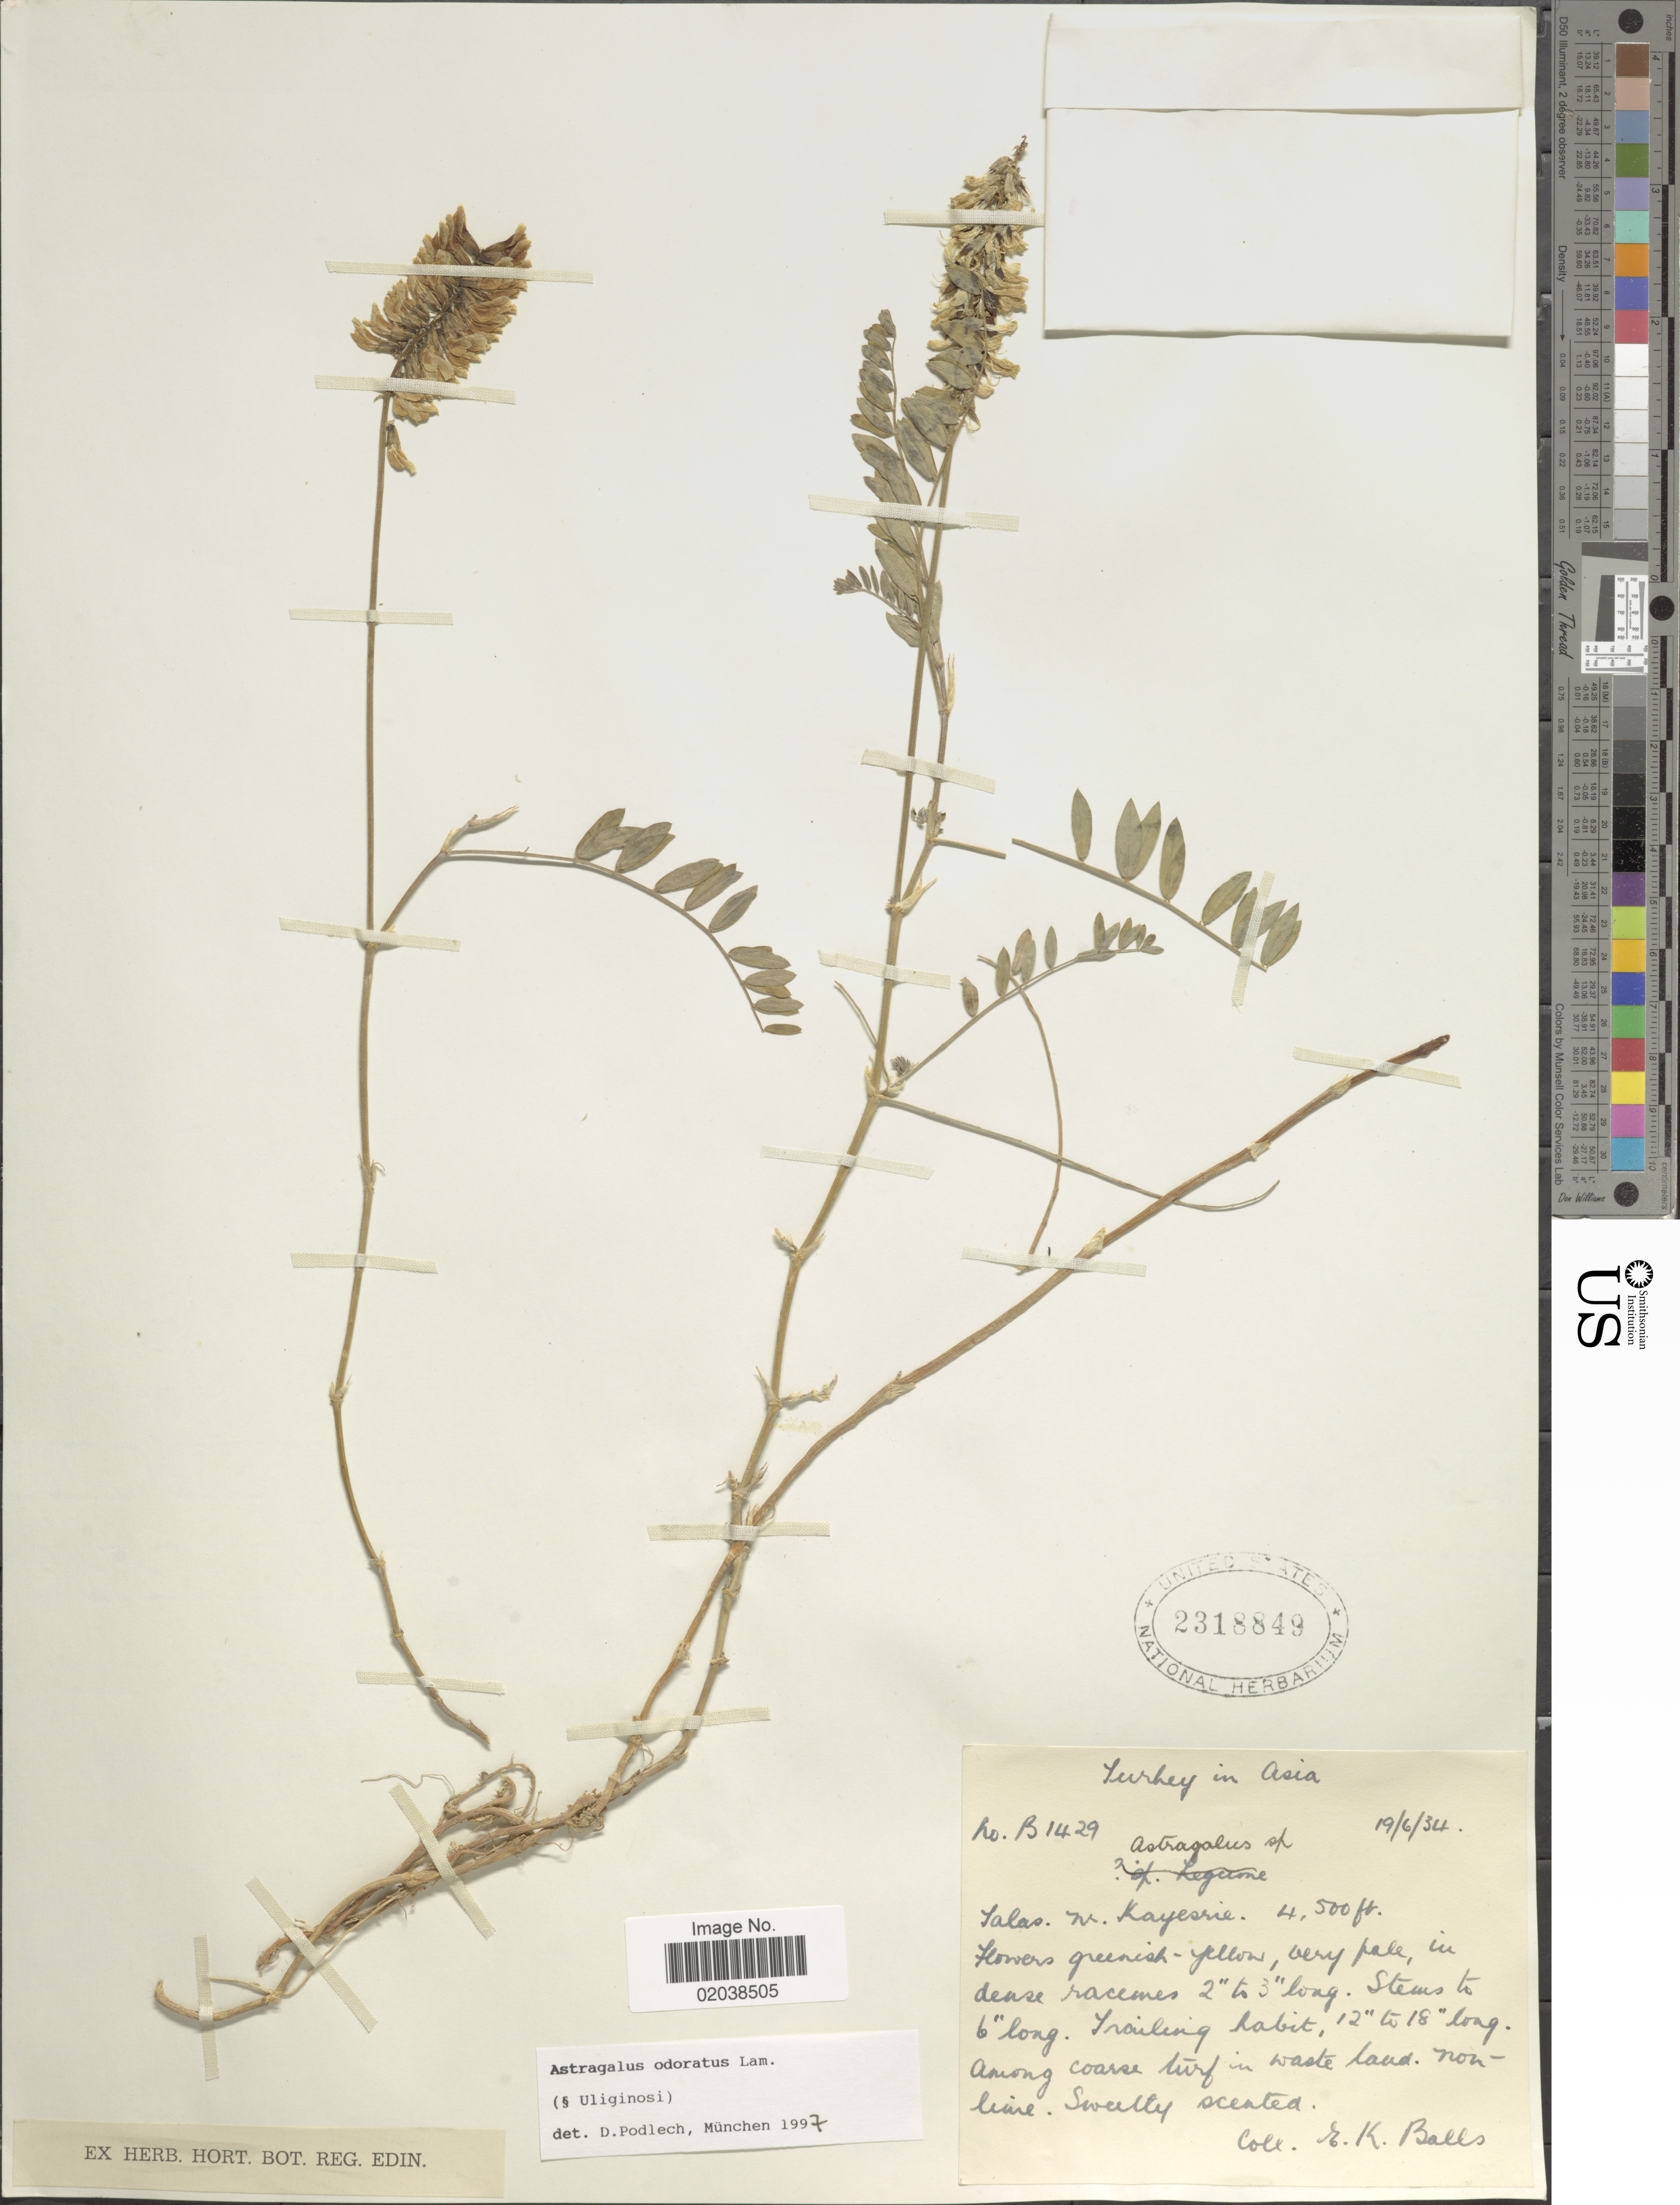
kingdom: Plantae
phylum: Tracheophyta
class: Magnoliopsida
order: Fabales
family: Fabaceae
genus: Astragalus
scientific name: Astragalus odoratus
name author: Lam.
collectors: E. K. Balls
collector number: B1429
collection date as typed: Transcribed d/m/y: 19/6/34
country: Turkey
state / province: Kayseri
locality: Turkey in Asia. Jalas. nr. Kayesrie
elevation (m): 1372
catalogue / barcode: US 2318849